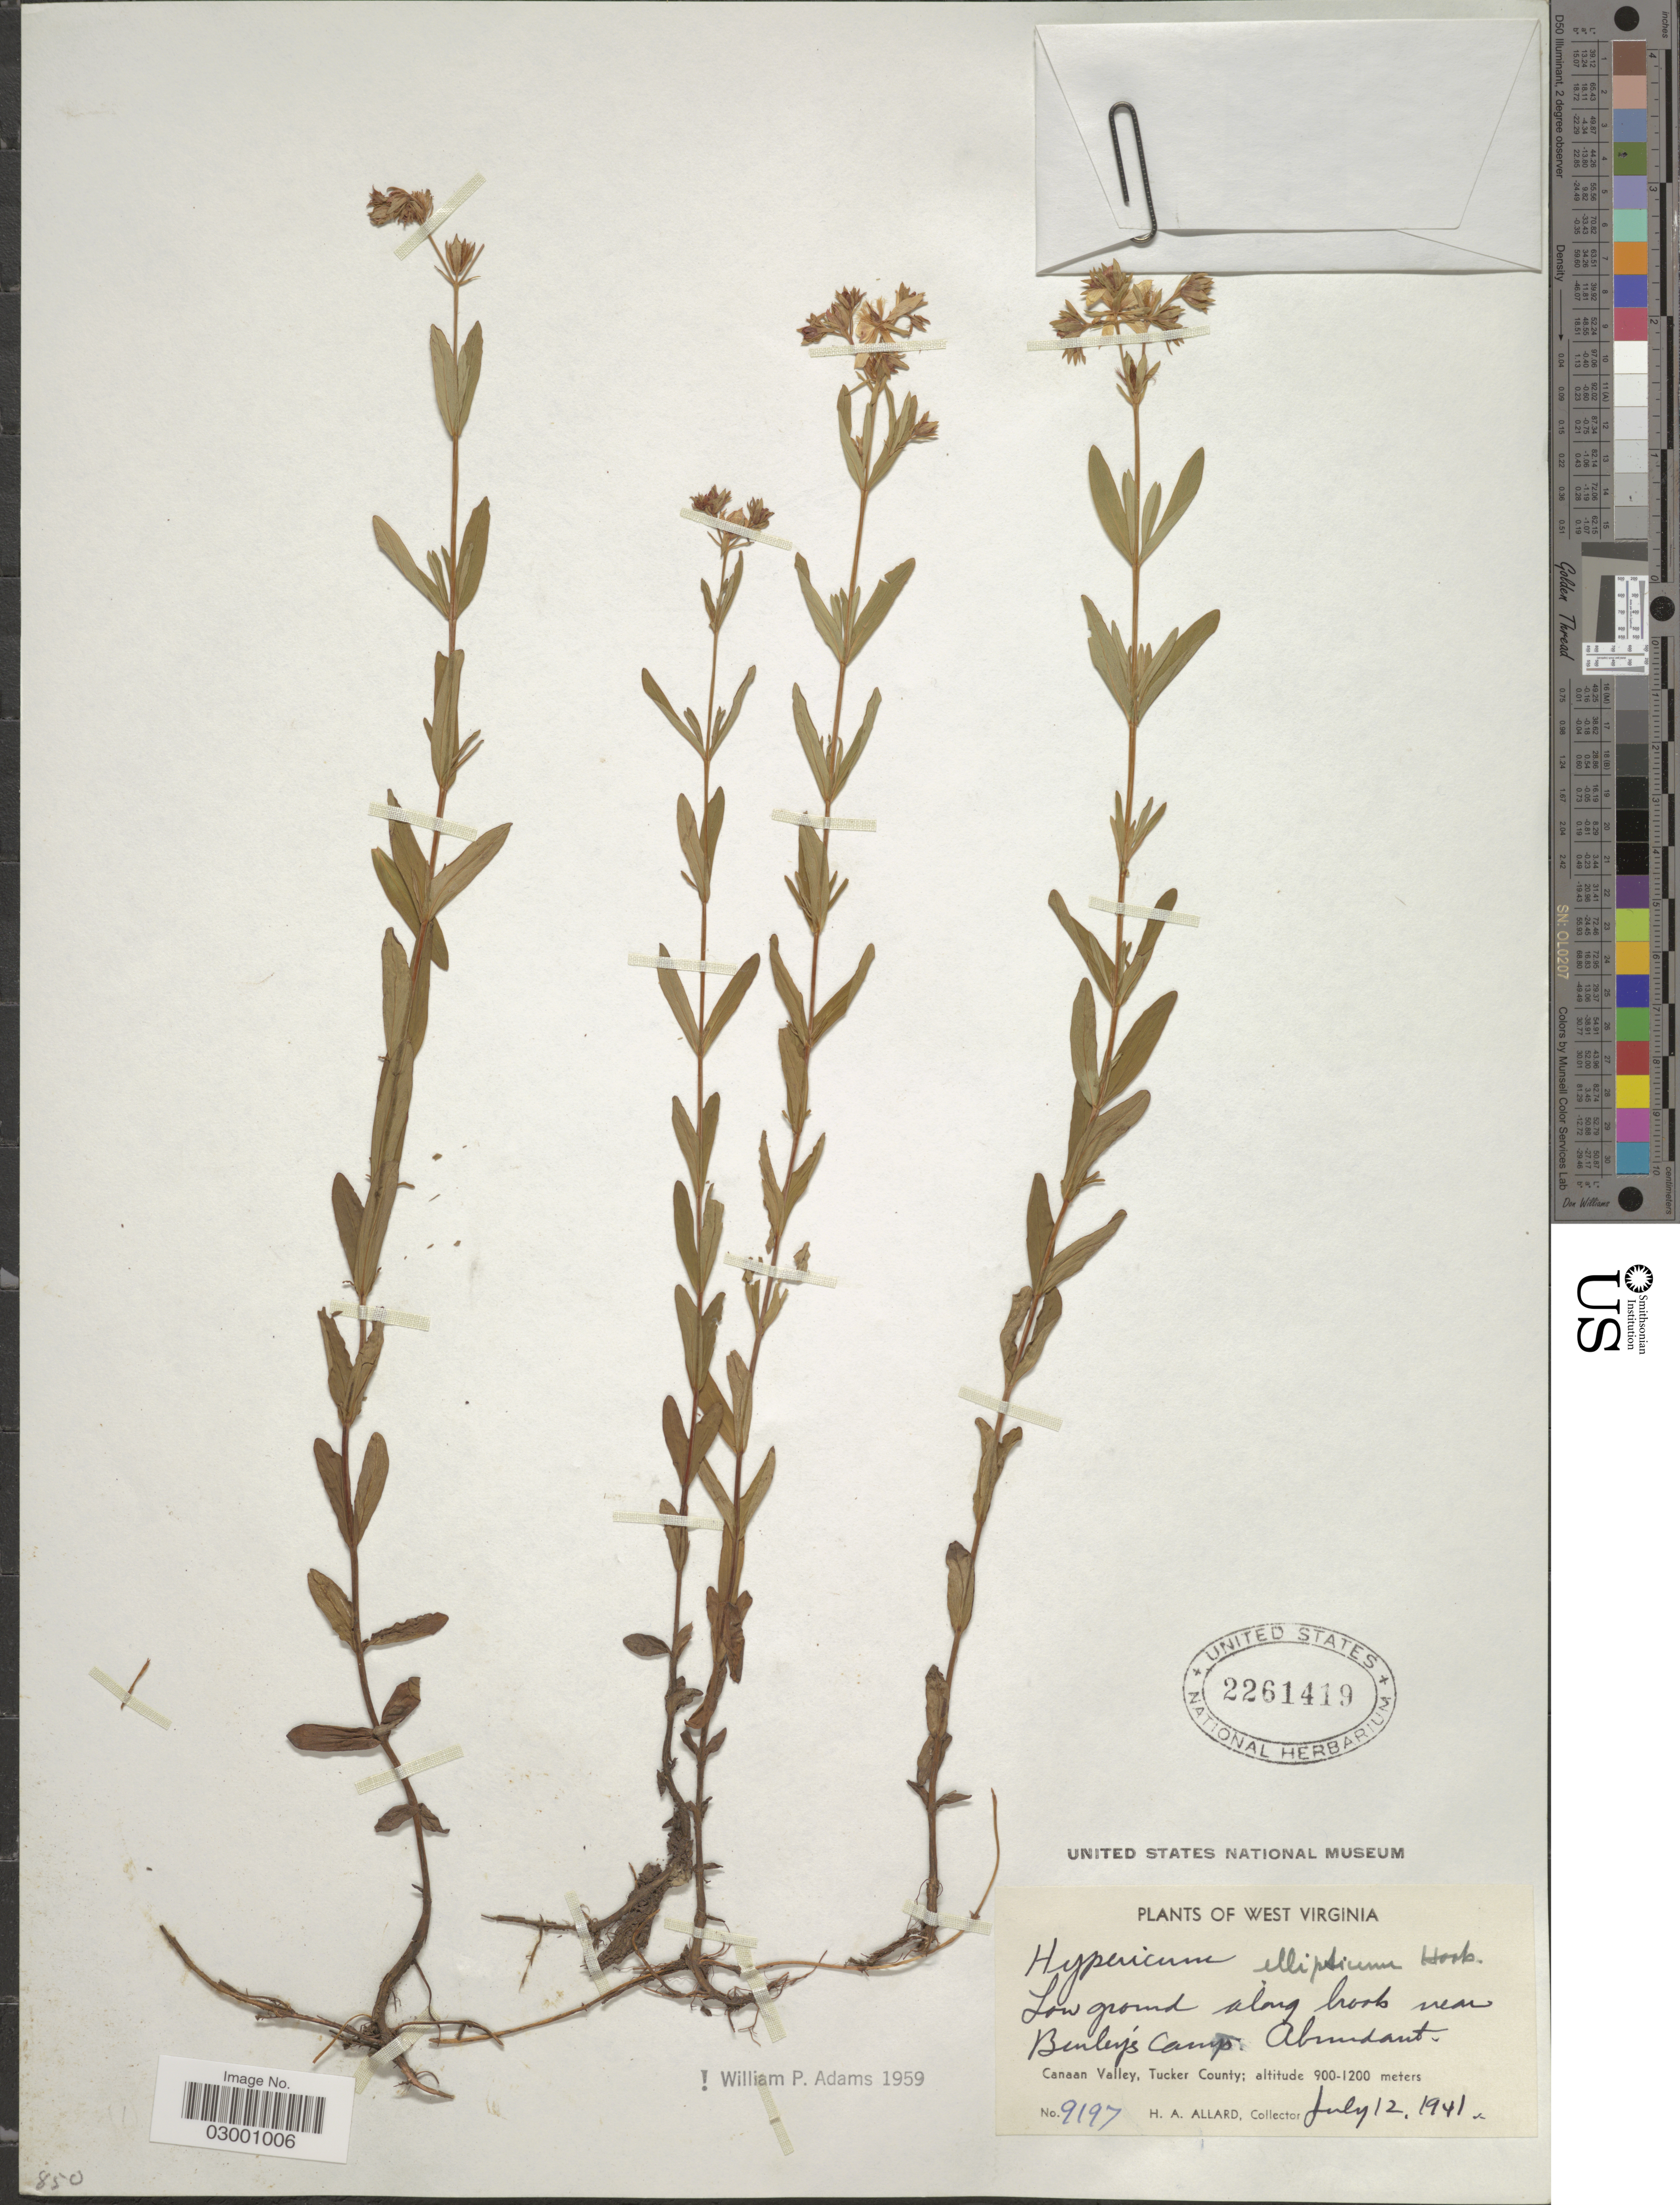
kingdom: Plantae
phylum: Tracheophyta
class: Magnoliopsida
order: Malpighiales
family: Hypericaceae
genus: Hypericum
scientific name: Hypericum ellipticum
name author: Hook.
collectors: H. A. Allard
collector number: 9197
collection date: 1941-07-12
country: United States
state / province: West Virginia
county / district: Tucker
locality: Near Burley's Camp. Canaan Valley, Tucker County.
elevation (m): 900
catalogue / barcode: US 2261419